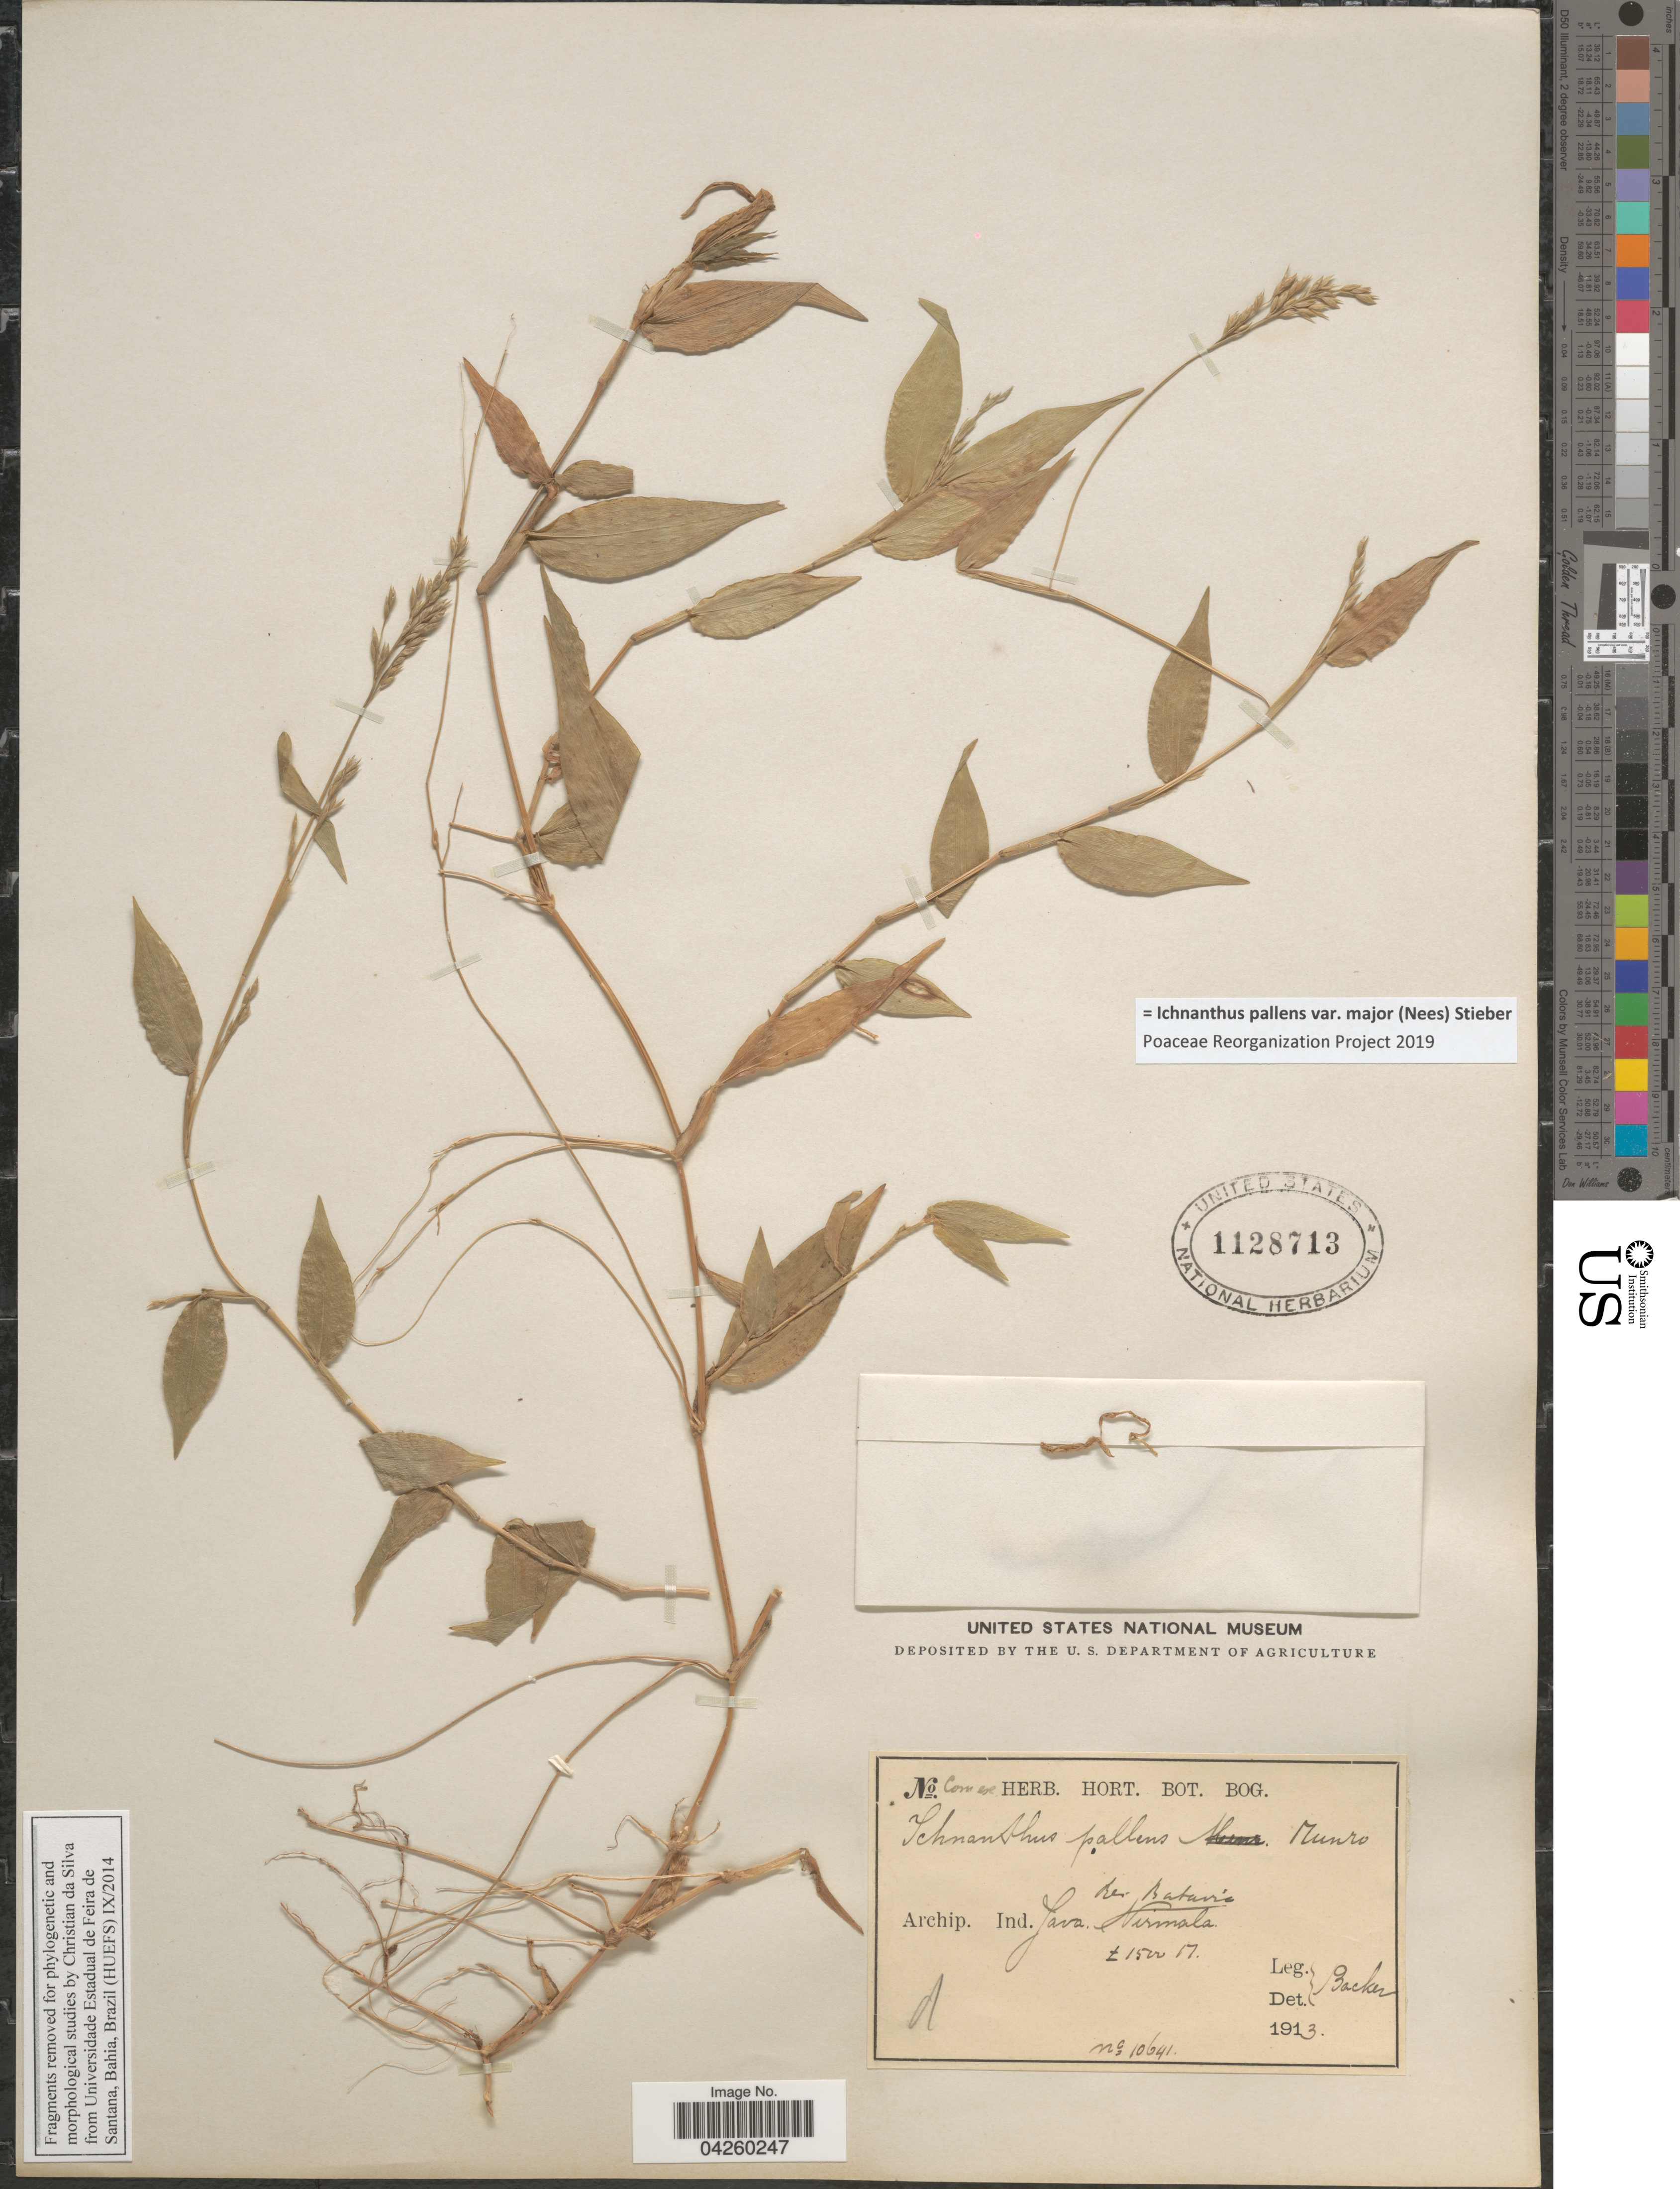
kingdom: Plantae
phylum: Tracheophyta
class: Liliopsida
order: Poales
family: Poaceae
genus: Ichnanthus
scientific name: Ichnanthus pallens var. major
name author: (Nees) Stieber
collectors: -. Becker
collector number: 10641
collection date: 1913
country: Indonesia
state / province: Java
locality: Archip. Ind. Java Nr. Batavia Nirmala.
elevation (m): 1500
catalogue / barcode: US 1128713